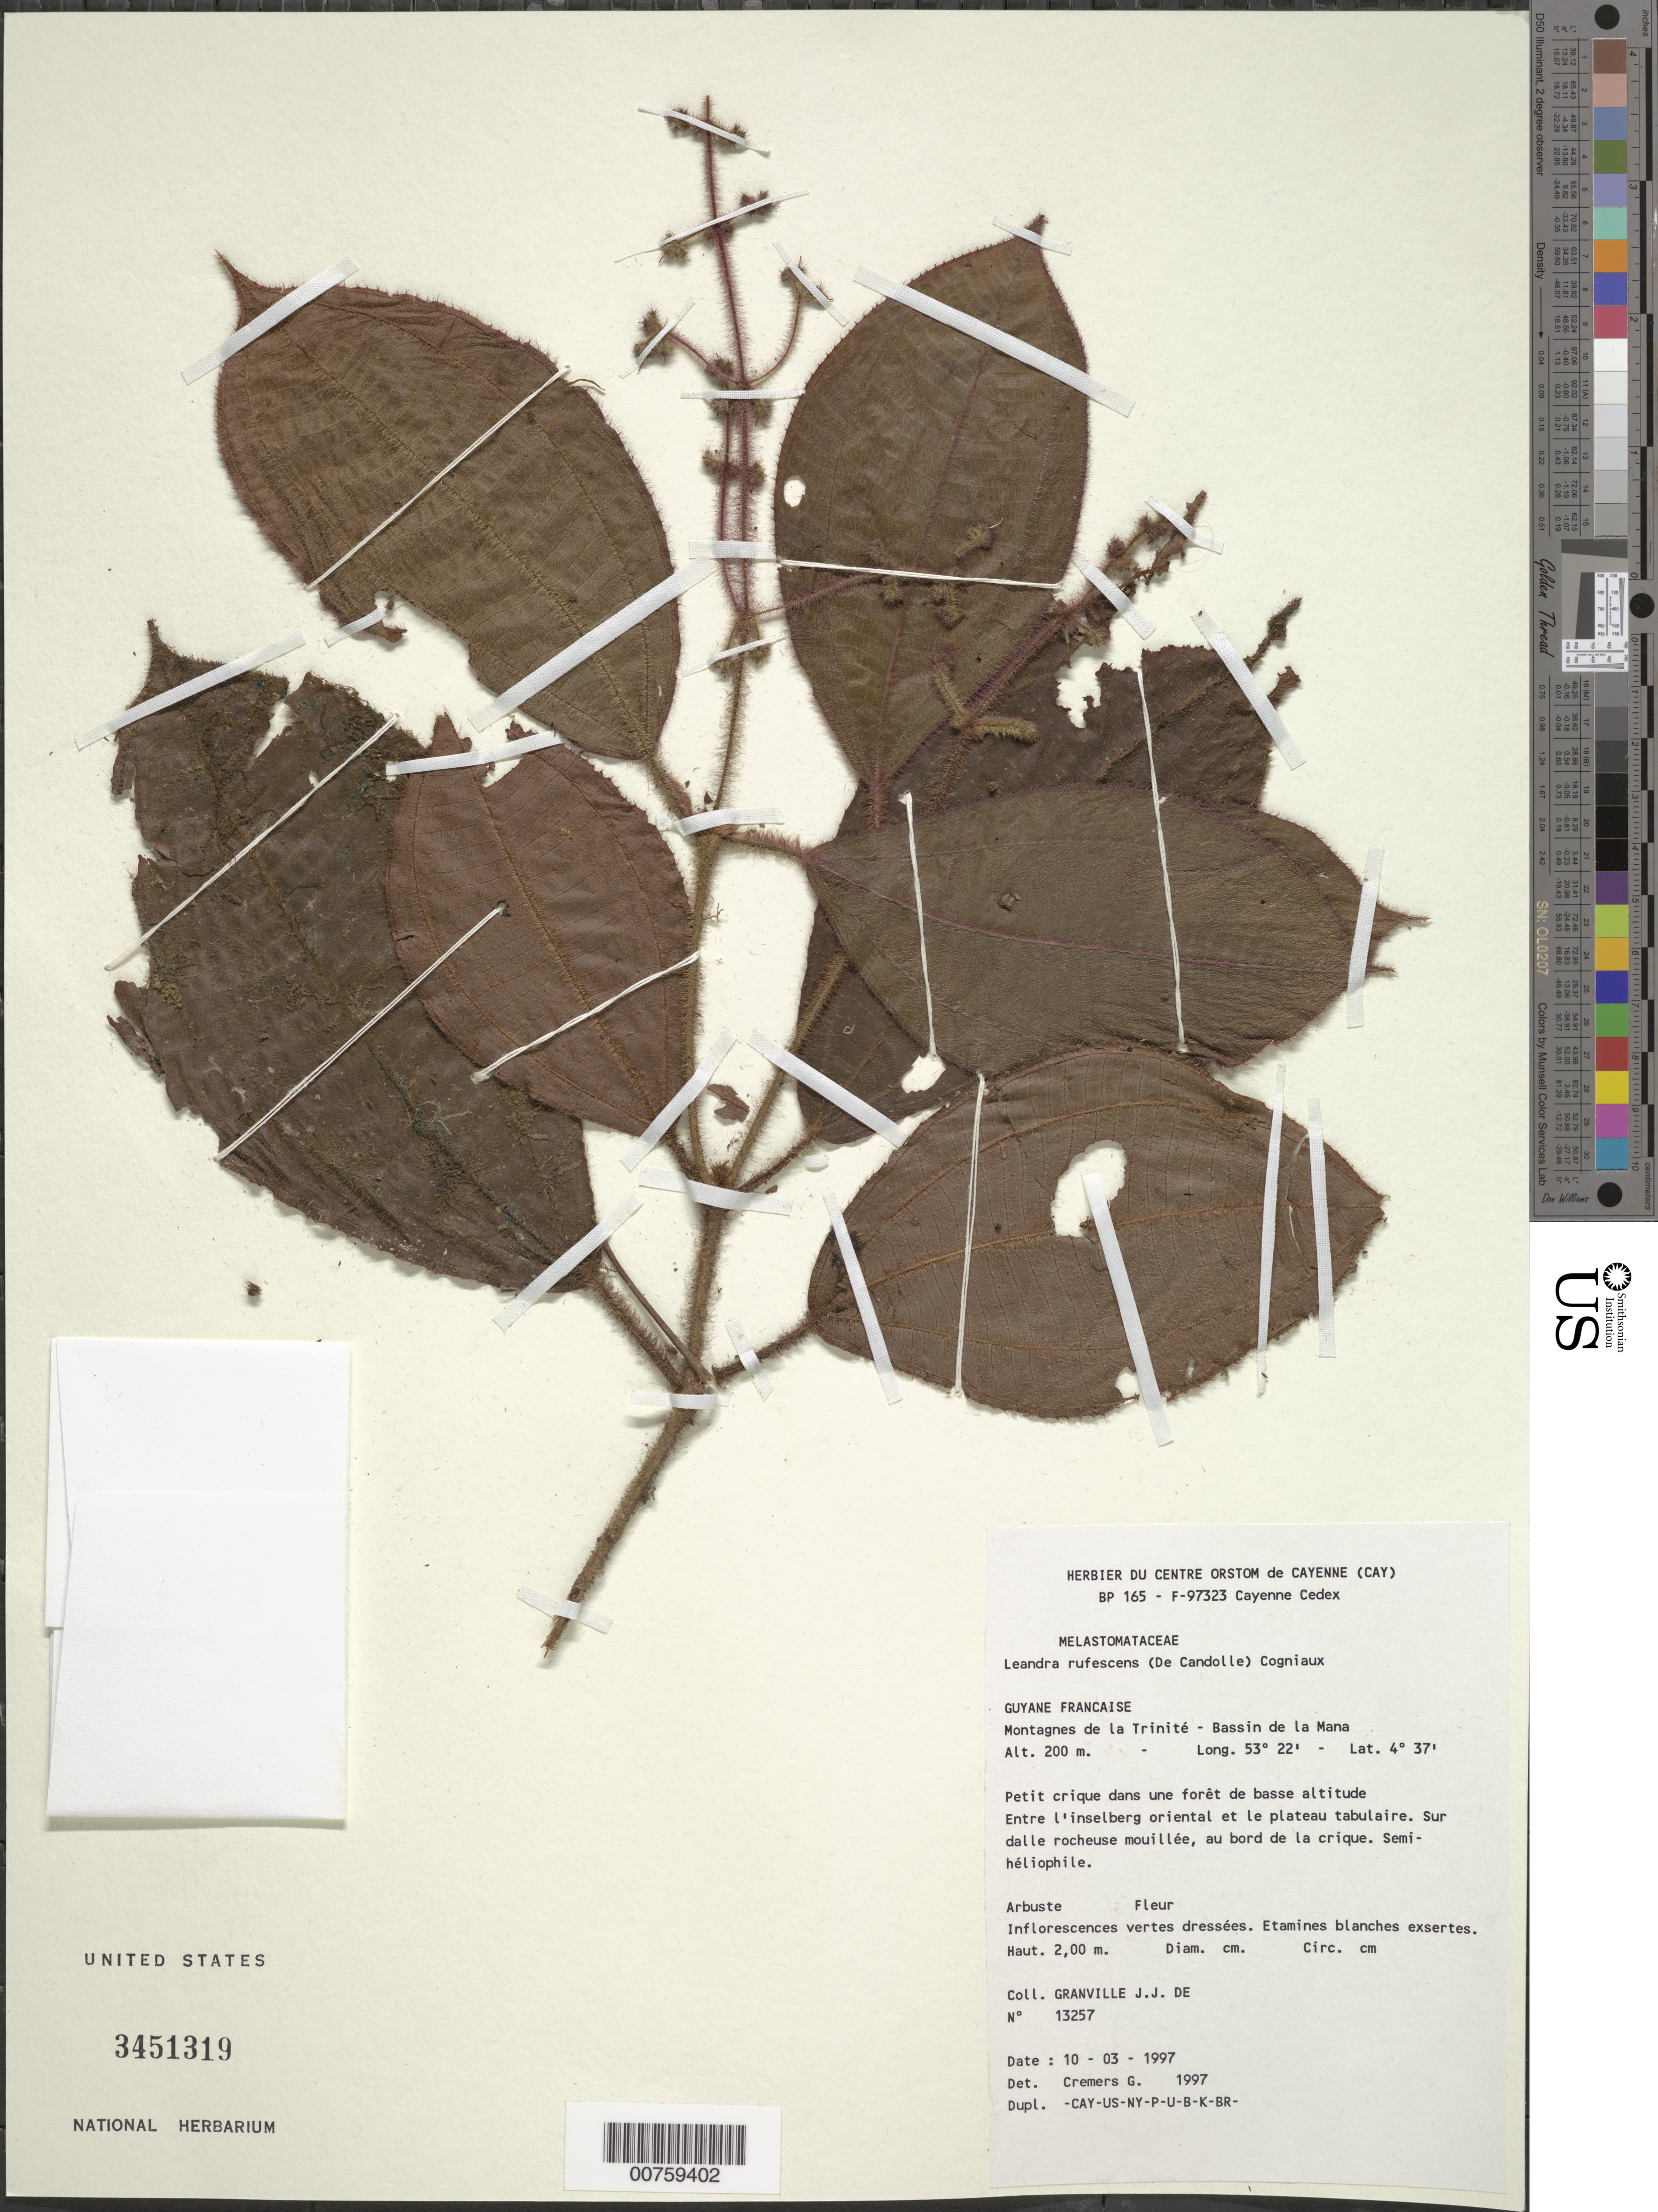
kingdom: Plantae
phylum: Tracheophyta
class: Magnoliopsida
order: Myrtales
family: Melastomataceae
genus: Leandra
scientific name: Leandra rufescens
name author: (DC.) Cogn.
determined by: Michelangeli, F. A.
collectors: J.-J. de Granville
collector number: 13257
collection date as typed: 10-Mar-97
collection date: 1997-03-10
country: French Guiana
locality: Montagnes de la Trinité, Bassin de la Mana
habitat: Petit crique dans une forêt de basse alt., entre l'inselberg oriental et sur le plateau tabulaire. Sur dalle rocheuse mouillee, au bord de la crique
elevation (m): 200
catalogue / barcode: US 3451319